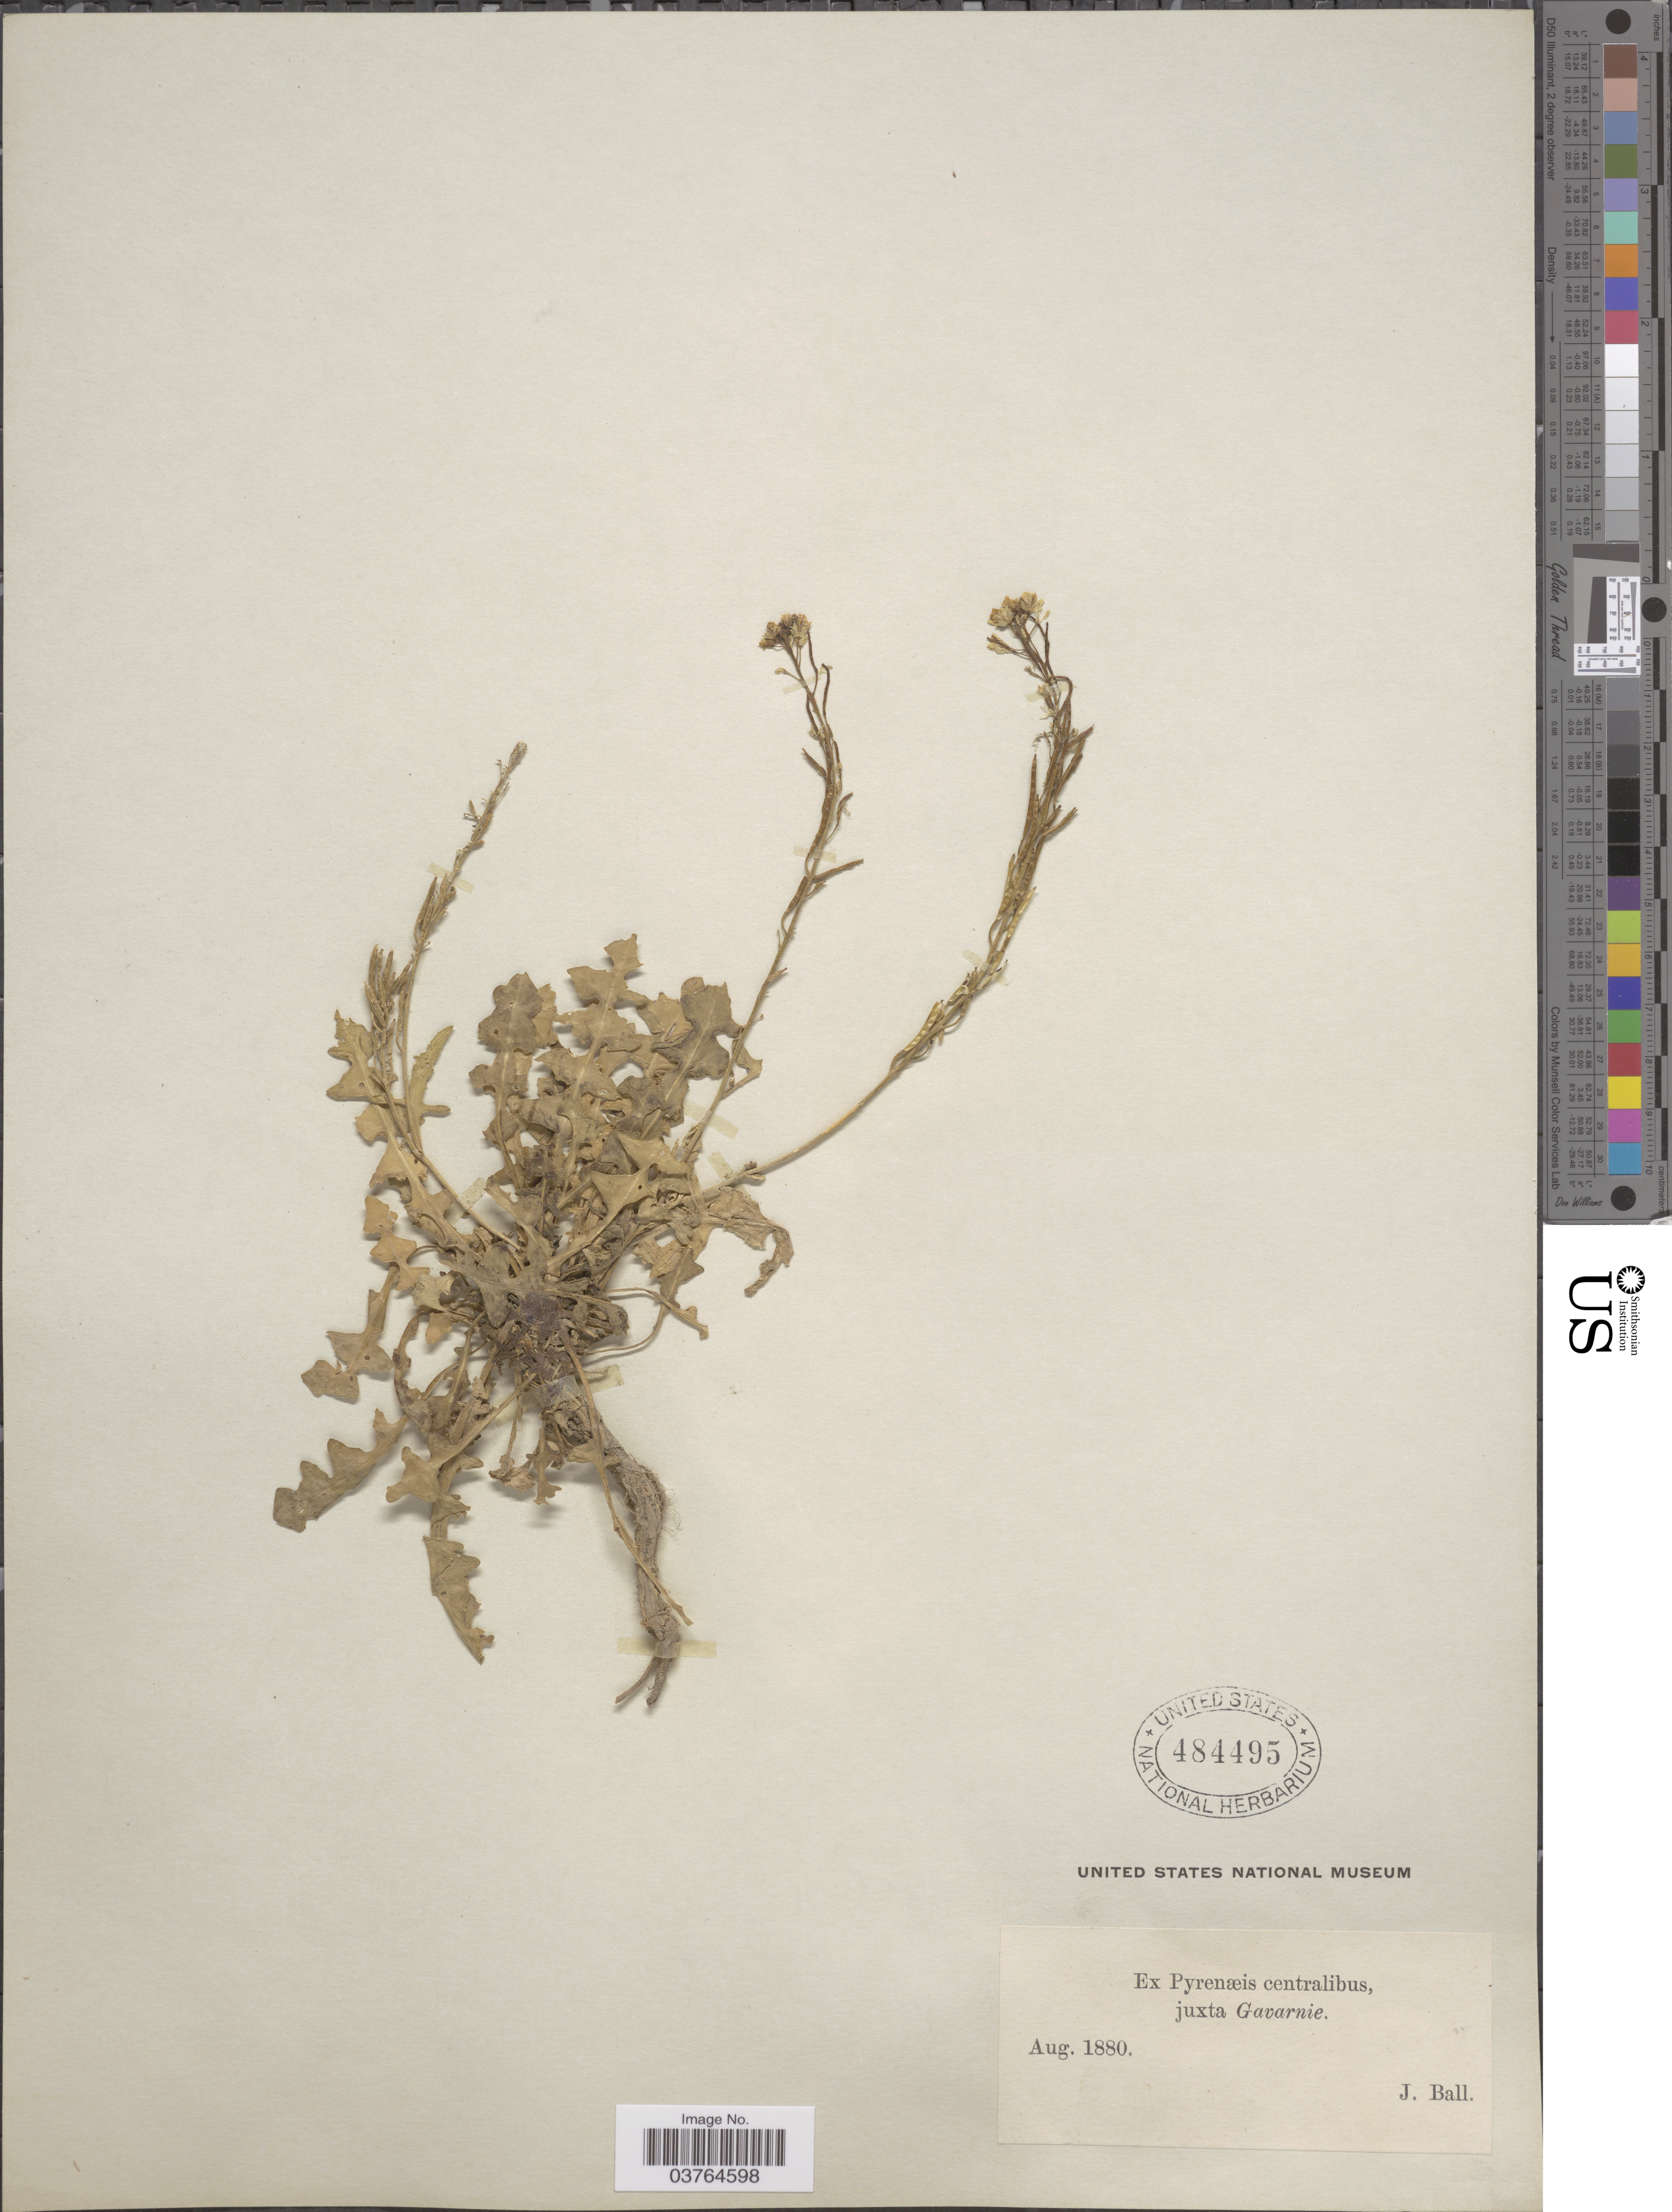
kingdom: Plantae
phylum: Tracheophyta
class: Magnoliopsida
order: Brassicales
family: Brassicaceae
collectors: J. Ball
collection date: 1880-08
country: France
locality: Ex Pyrenæis centralibus juxta Gavarnie.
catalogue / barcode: US 484495